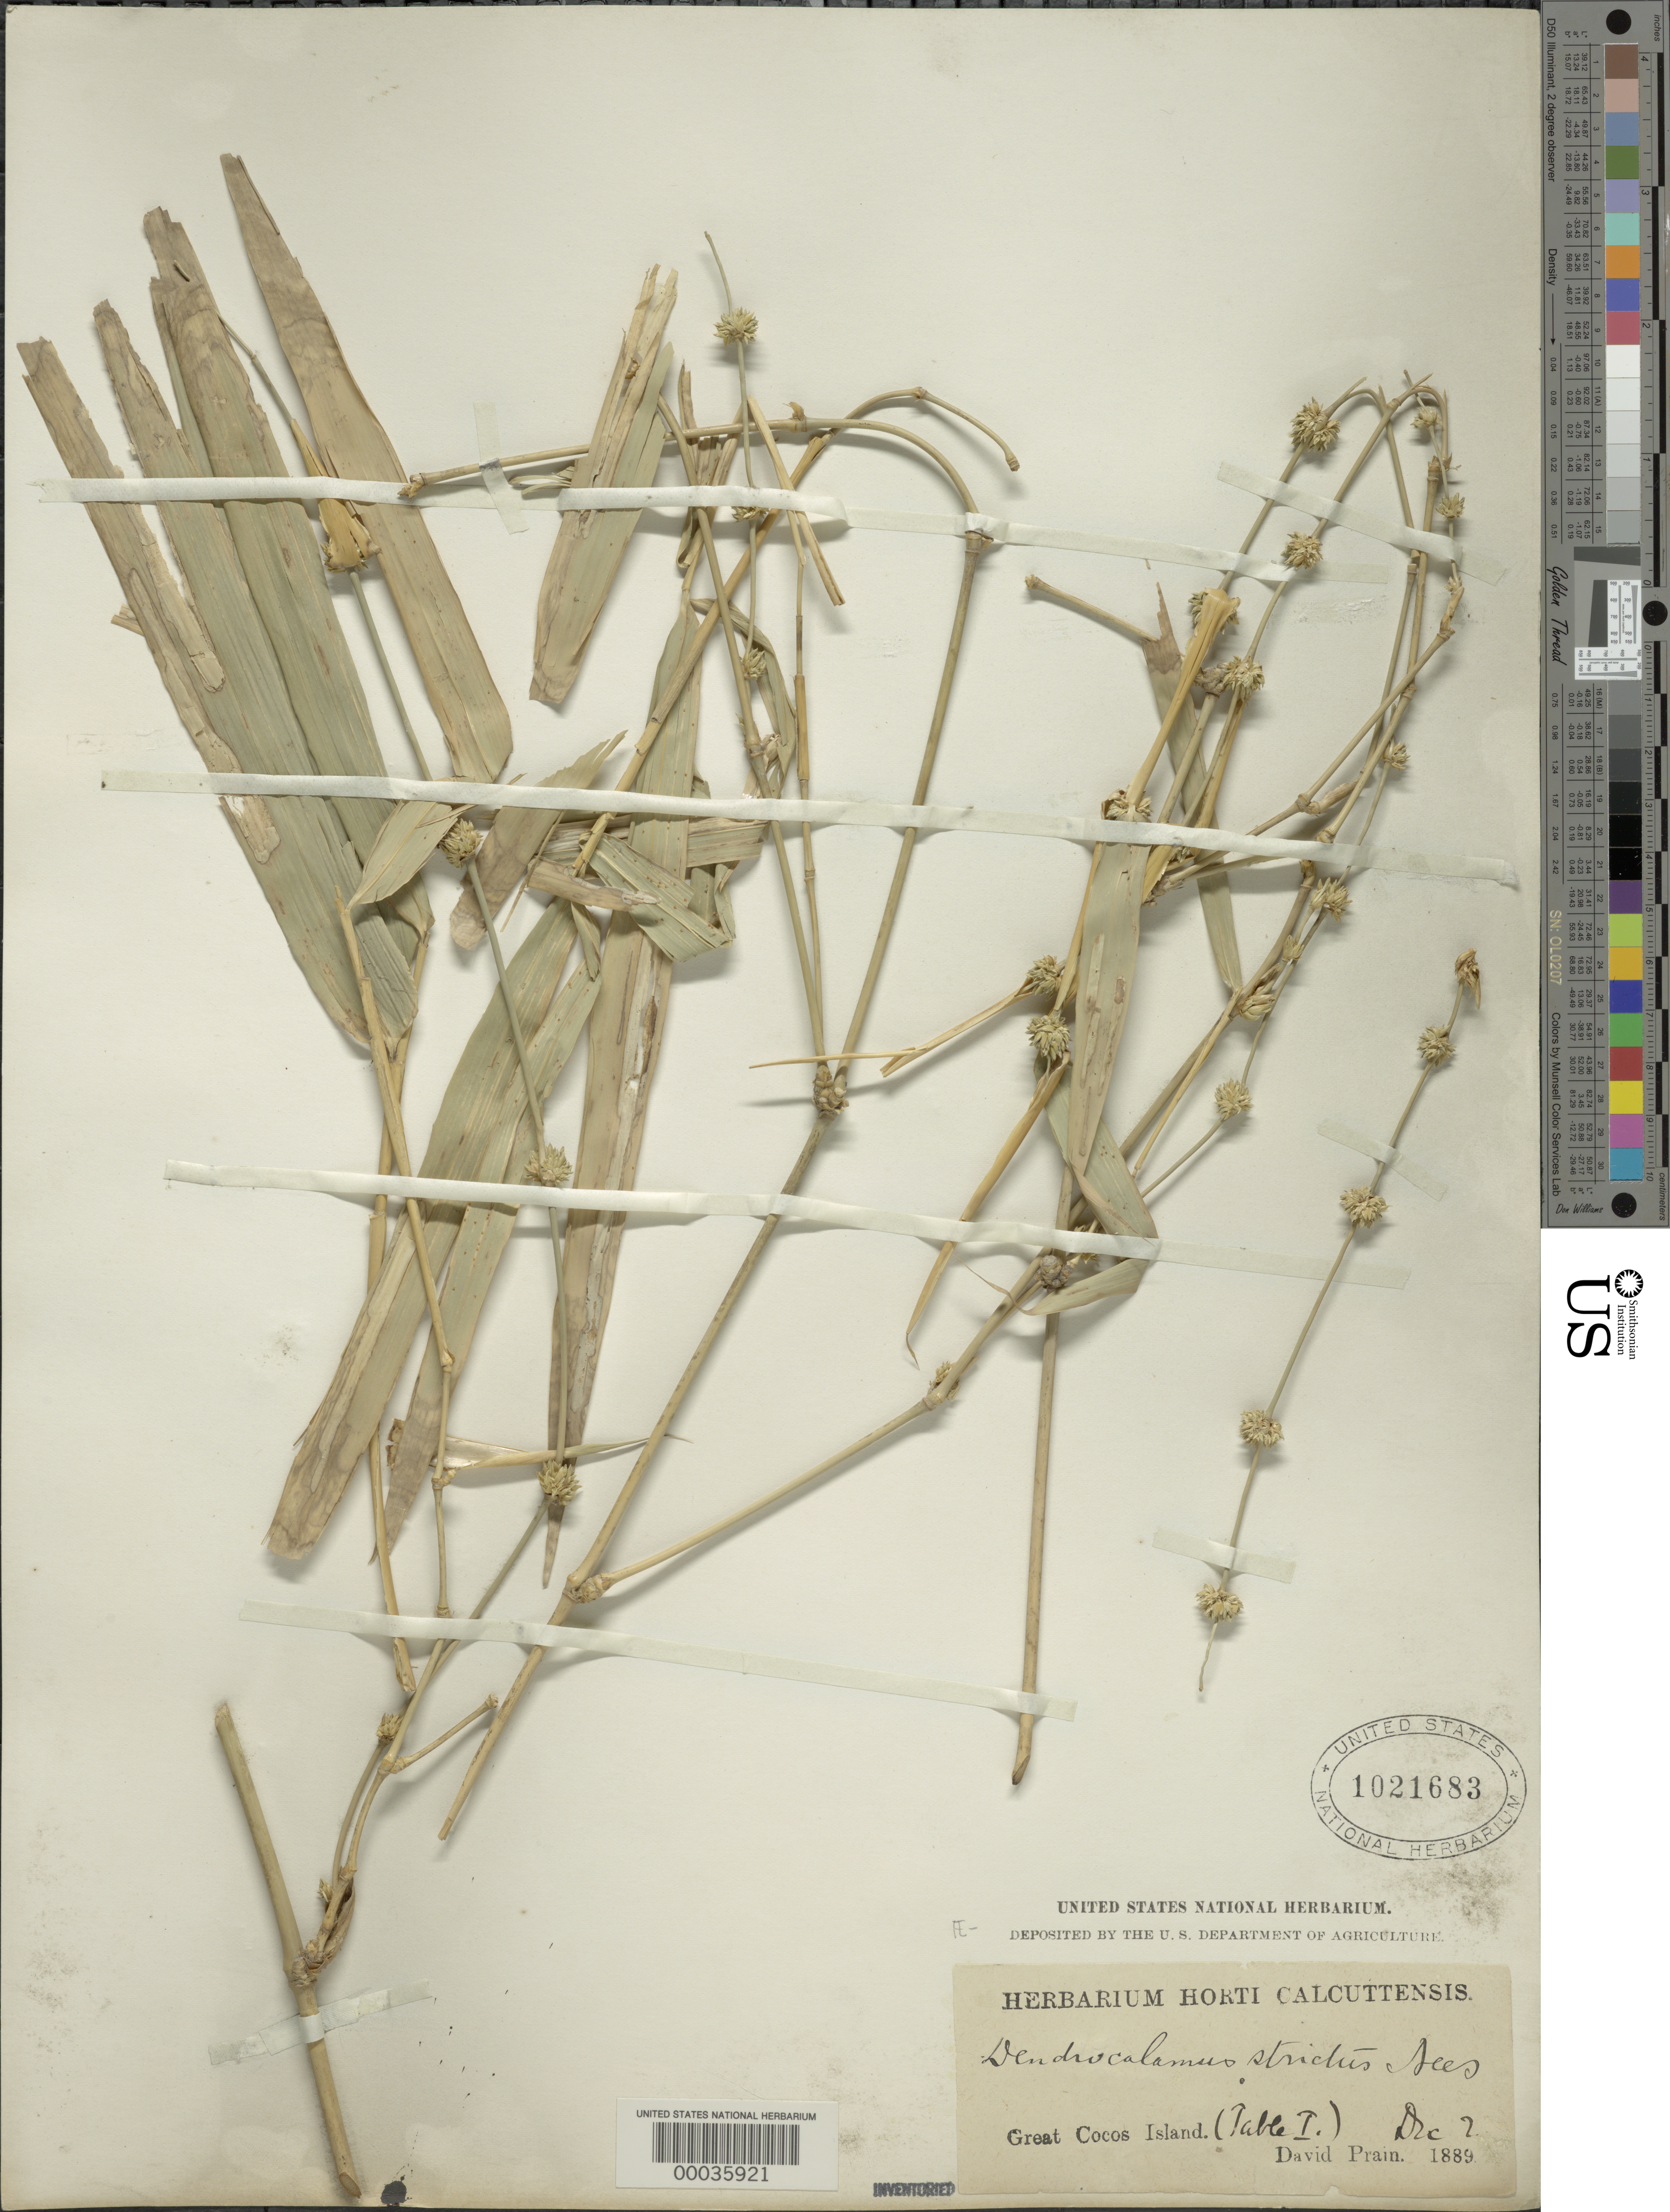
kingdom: Plantae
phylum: Tracheophyta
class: Liliopsida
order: Poales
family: Poaceae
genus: Dendrocalamus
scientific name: Dendrocalamus strictus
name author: (Roxb.) Nees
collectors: D. Prain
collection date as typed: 1889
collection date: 1889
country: India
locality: Cocos island, table island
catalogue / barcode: US 1021683